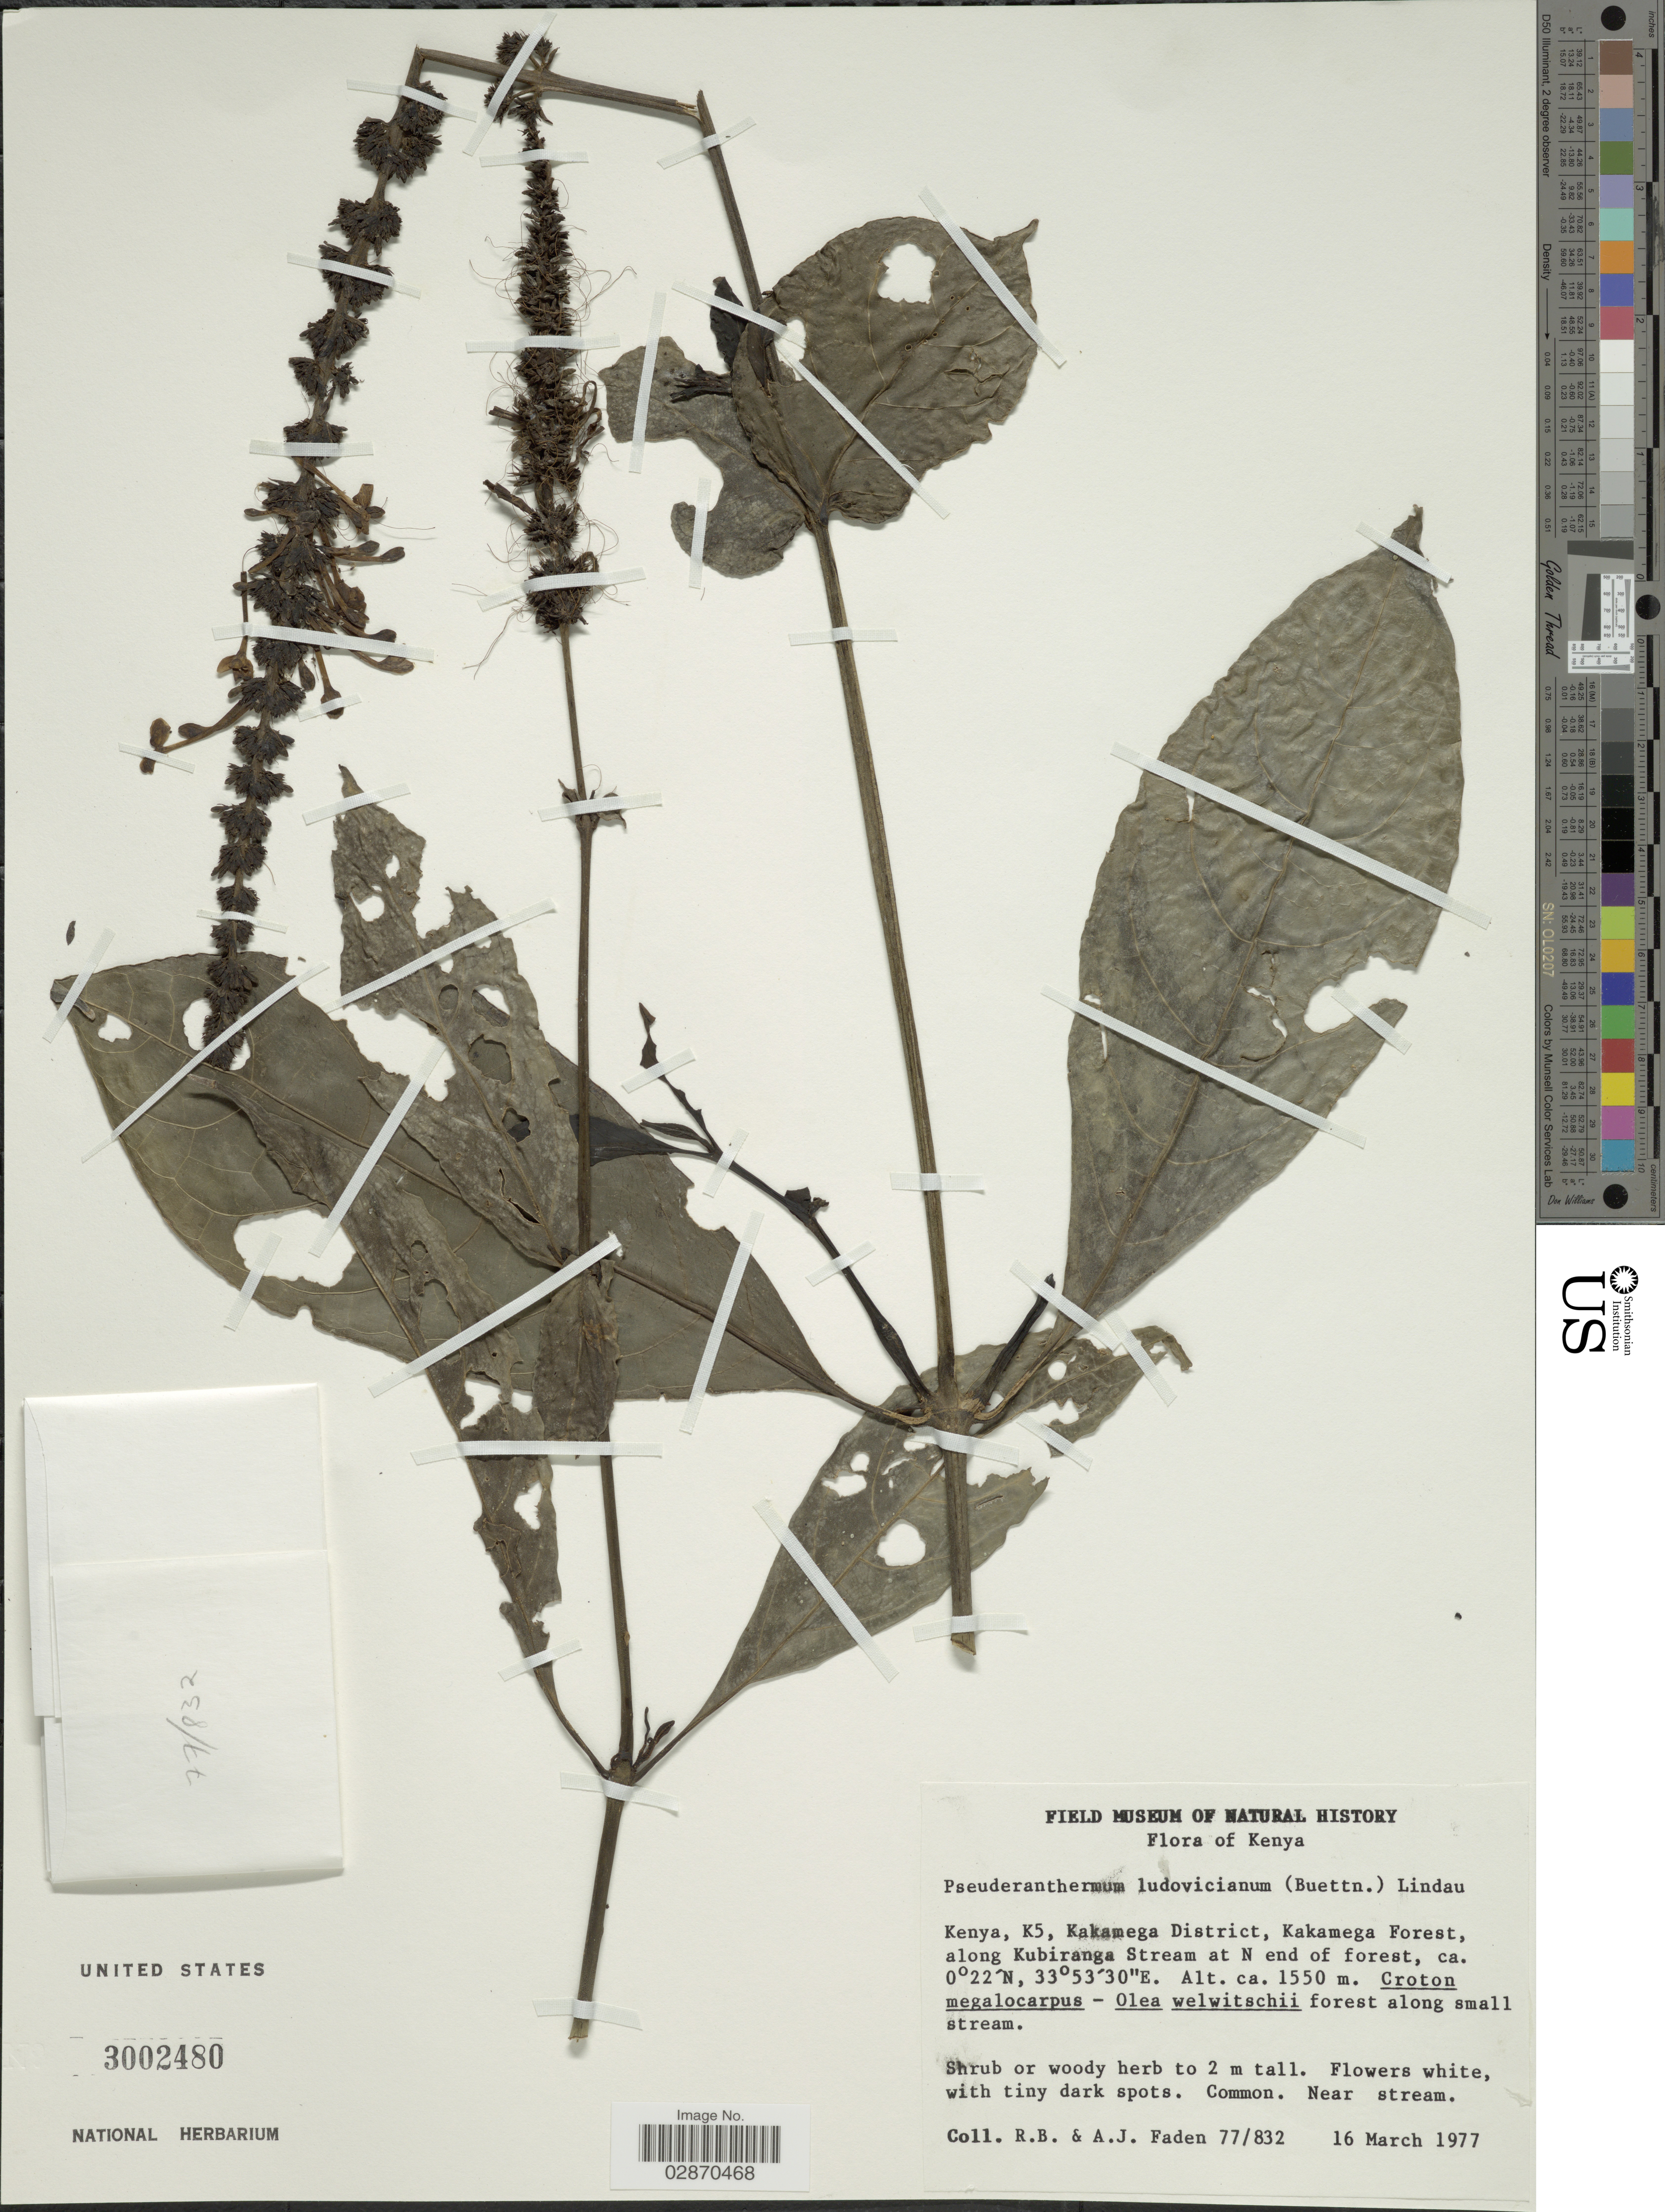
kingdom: Plantae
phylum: Tracheophyta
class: Magnoliopsida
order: Lamiales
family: Acanthaceae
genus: Pseuderanthemum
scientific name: Pseuderanthemum ludovicianum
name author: (Büttner) Lindau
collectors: R. B. Faden & A. J. Faden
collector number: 77/832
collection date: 1977-03-16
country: Kenya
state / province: Kakamega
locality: K5, Kakamega District, Kakamega Forest, along Kubiranga Stream at N end of forest.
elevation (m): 1550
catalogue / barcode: US 3002480